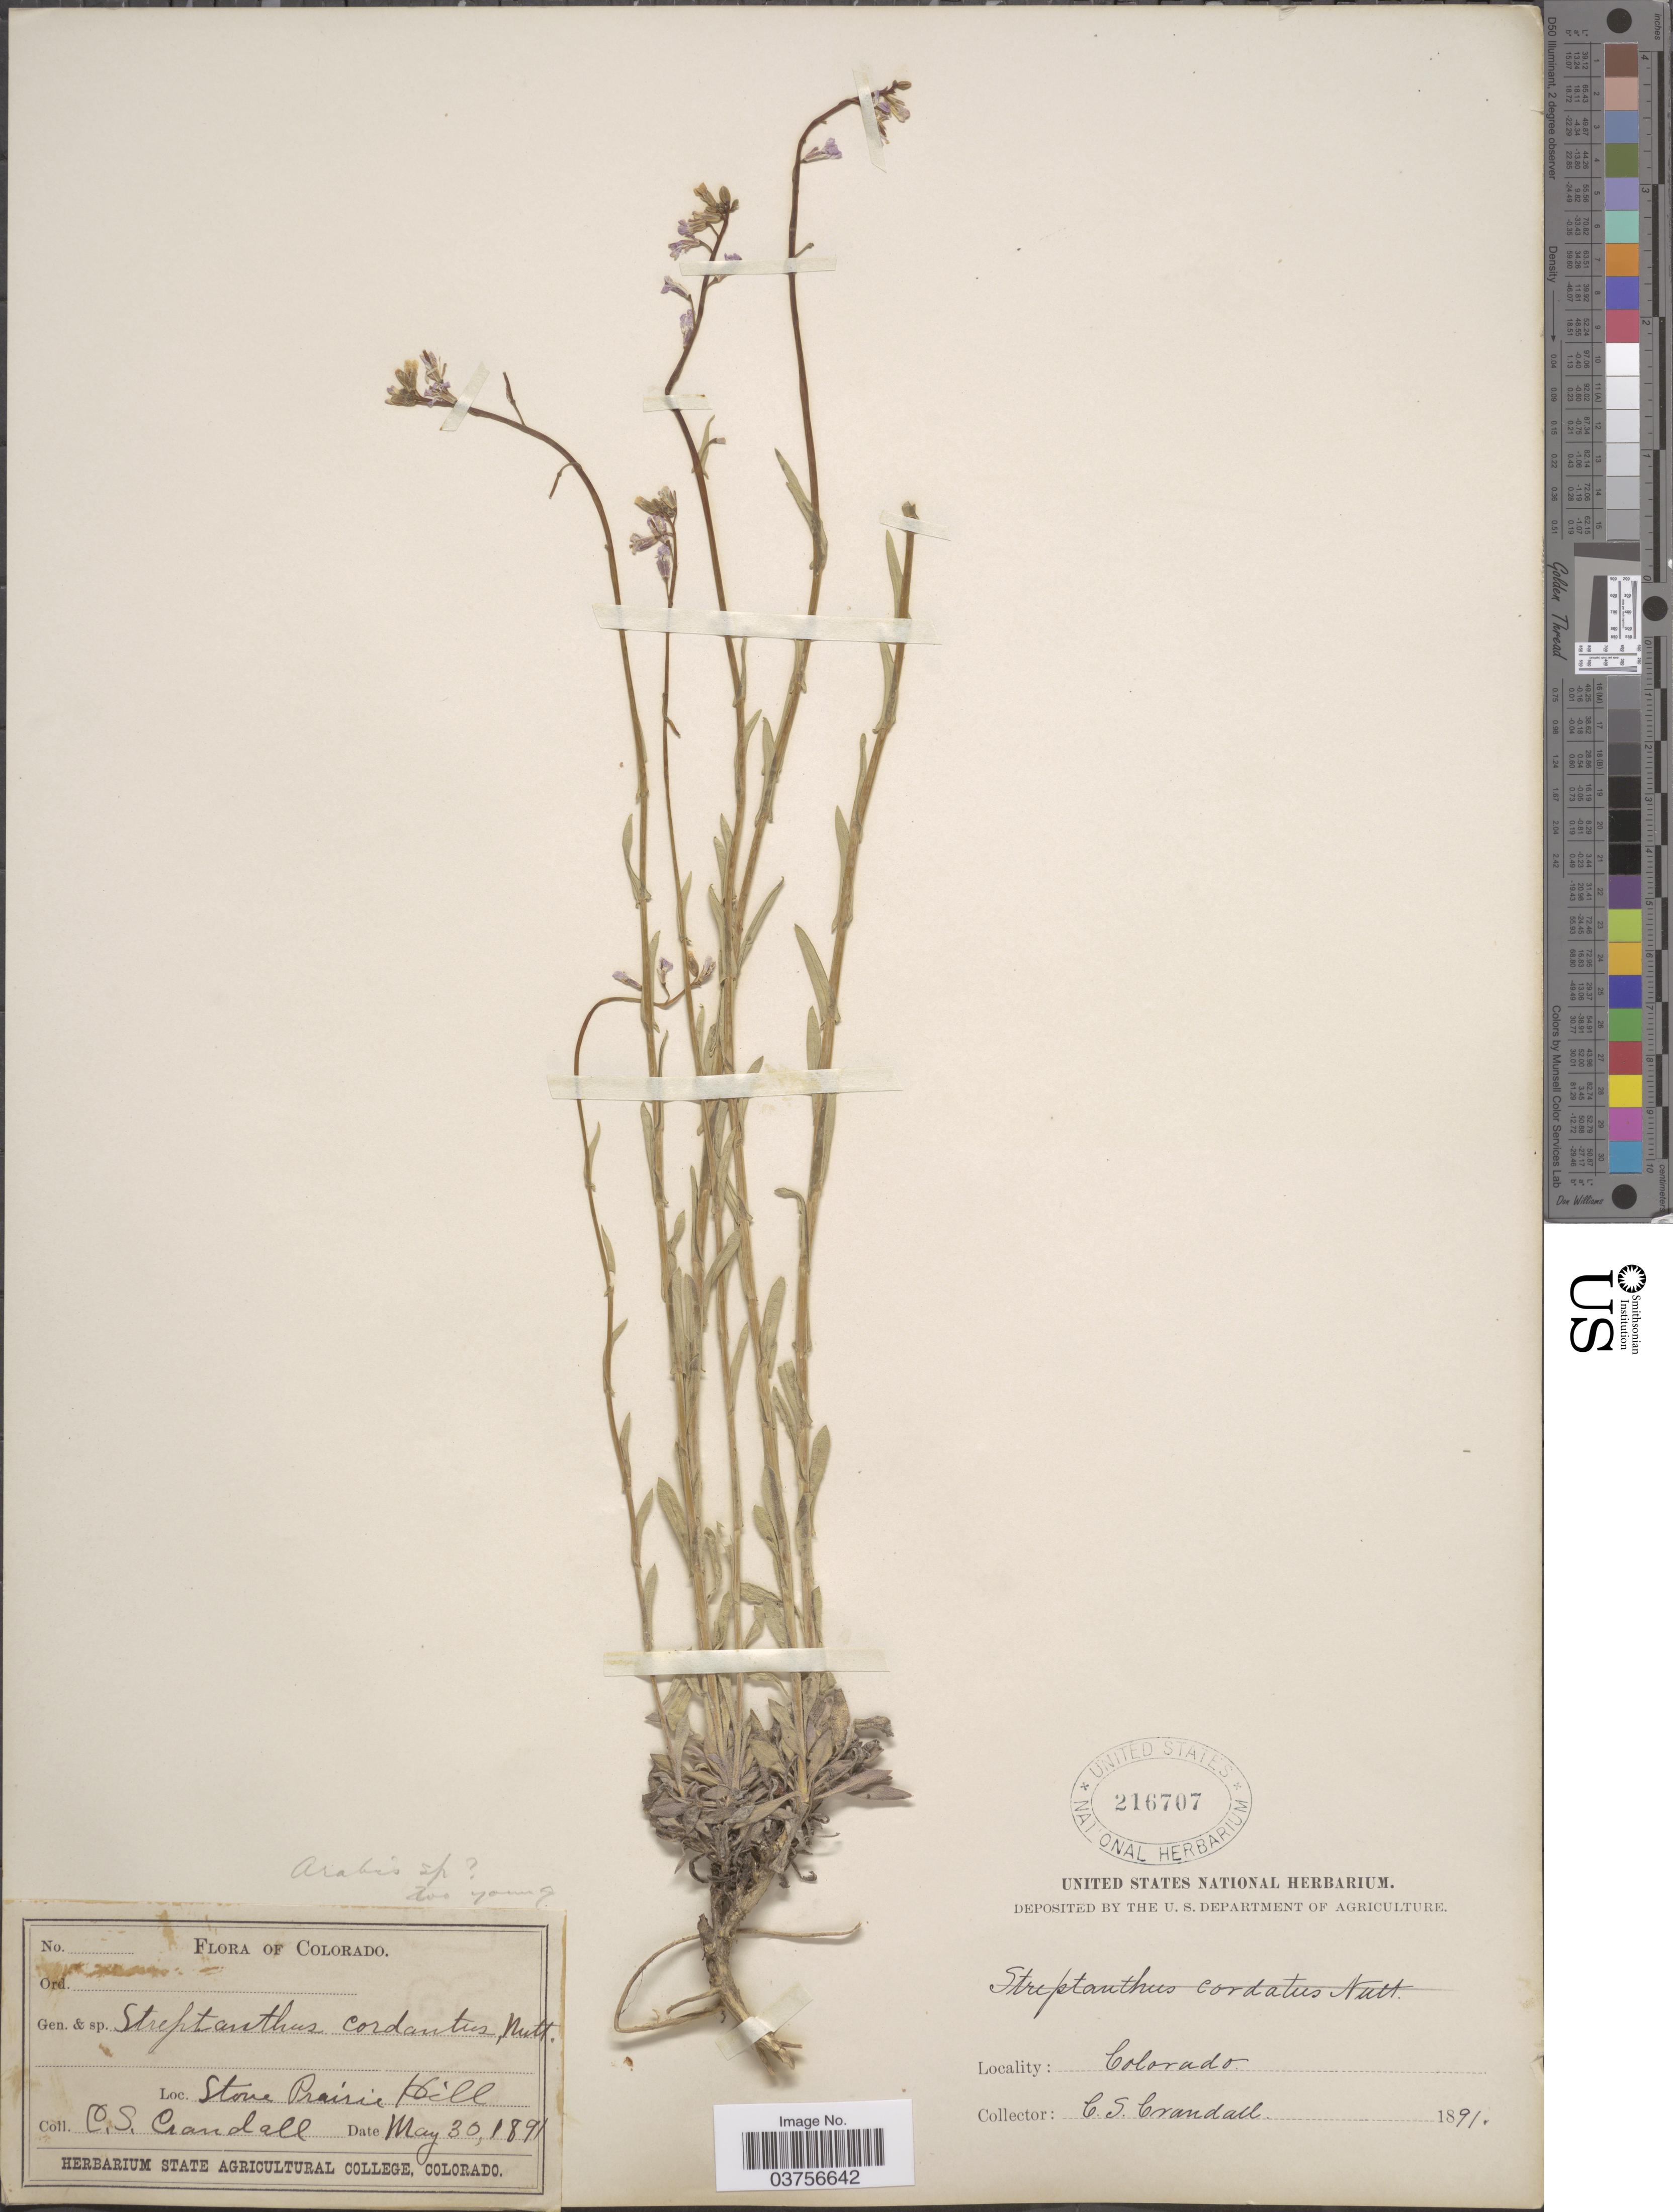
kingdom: Plantae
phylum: Tracheophyta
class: Magnoliopsida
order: Brassicales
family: Brassicaceae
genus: Arabis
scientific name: Arabis divaricarpa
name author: A. Nelson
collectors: C. Crandall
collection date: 1891-05-30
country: United States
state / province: Colorado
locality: Stone Prairie Hill.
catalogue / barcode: US 216707